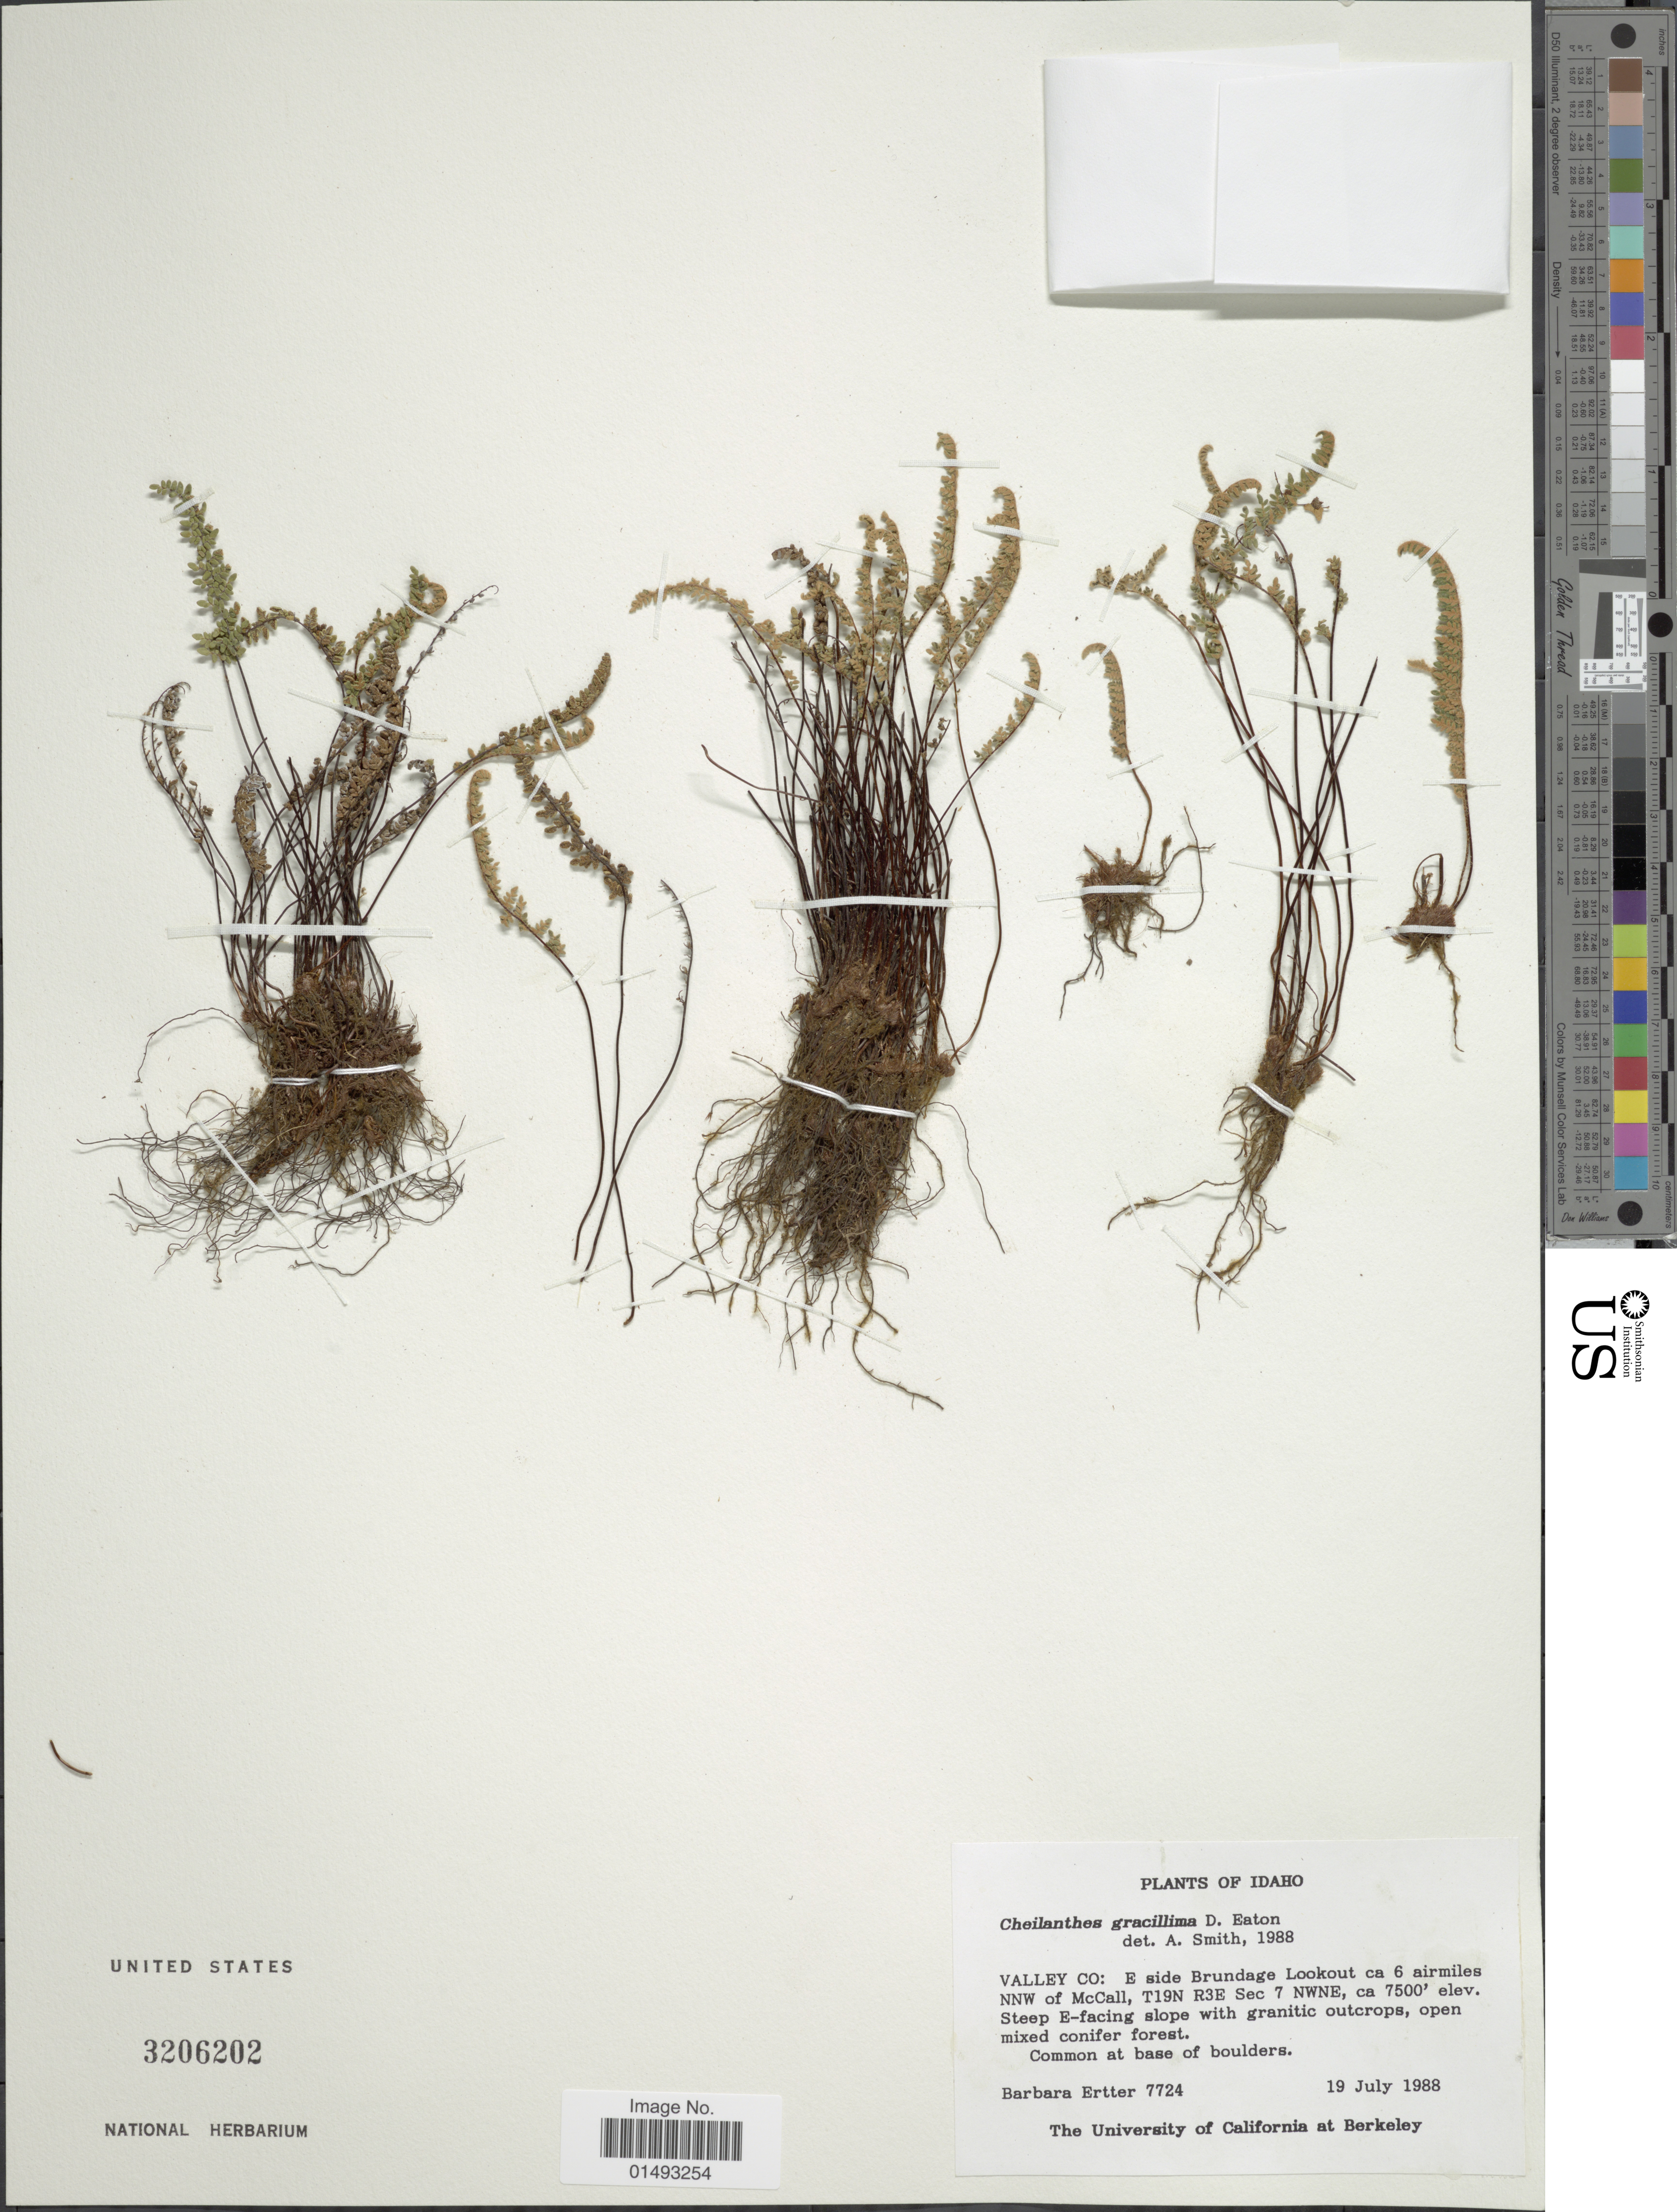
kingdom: Plantae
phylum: Tracheophyta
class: Polypodiopsida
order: Polypodiales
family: Pteridaceae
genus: Myriopteris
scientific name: Myriopteris gracillima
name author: (D.C. Eaton) J. Sm.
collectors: B. Ertter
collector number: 7724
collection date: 1988-07-19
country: United States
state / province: Idaho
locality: Valley Co: E side Brundage Lookout ca 6 airmiles NNW of McCall, T19N R3E Sec 7 NWNE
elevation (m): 2286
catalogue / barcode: US 3206202